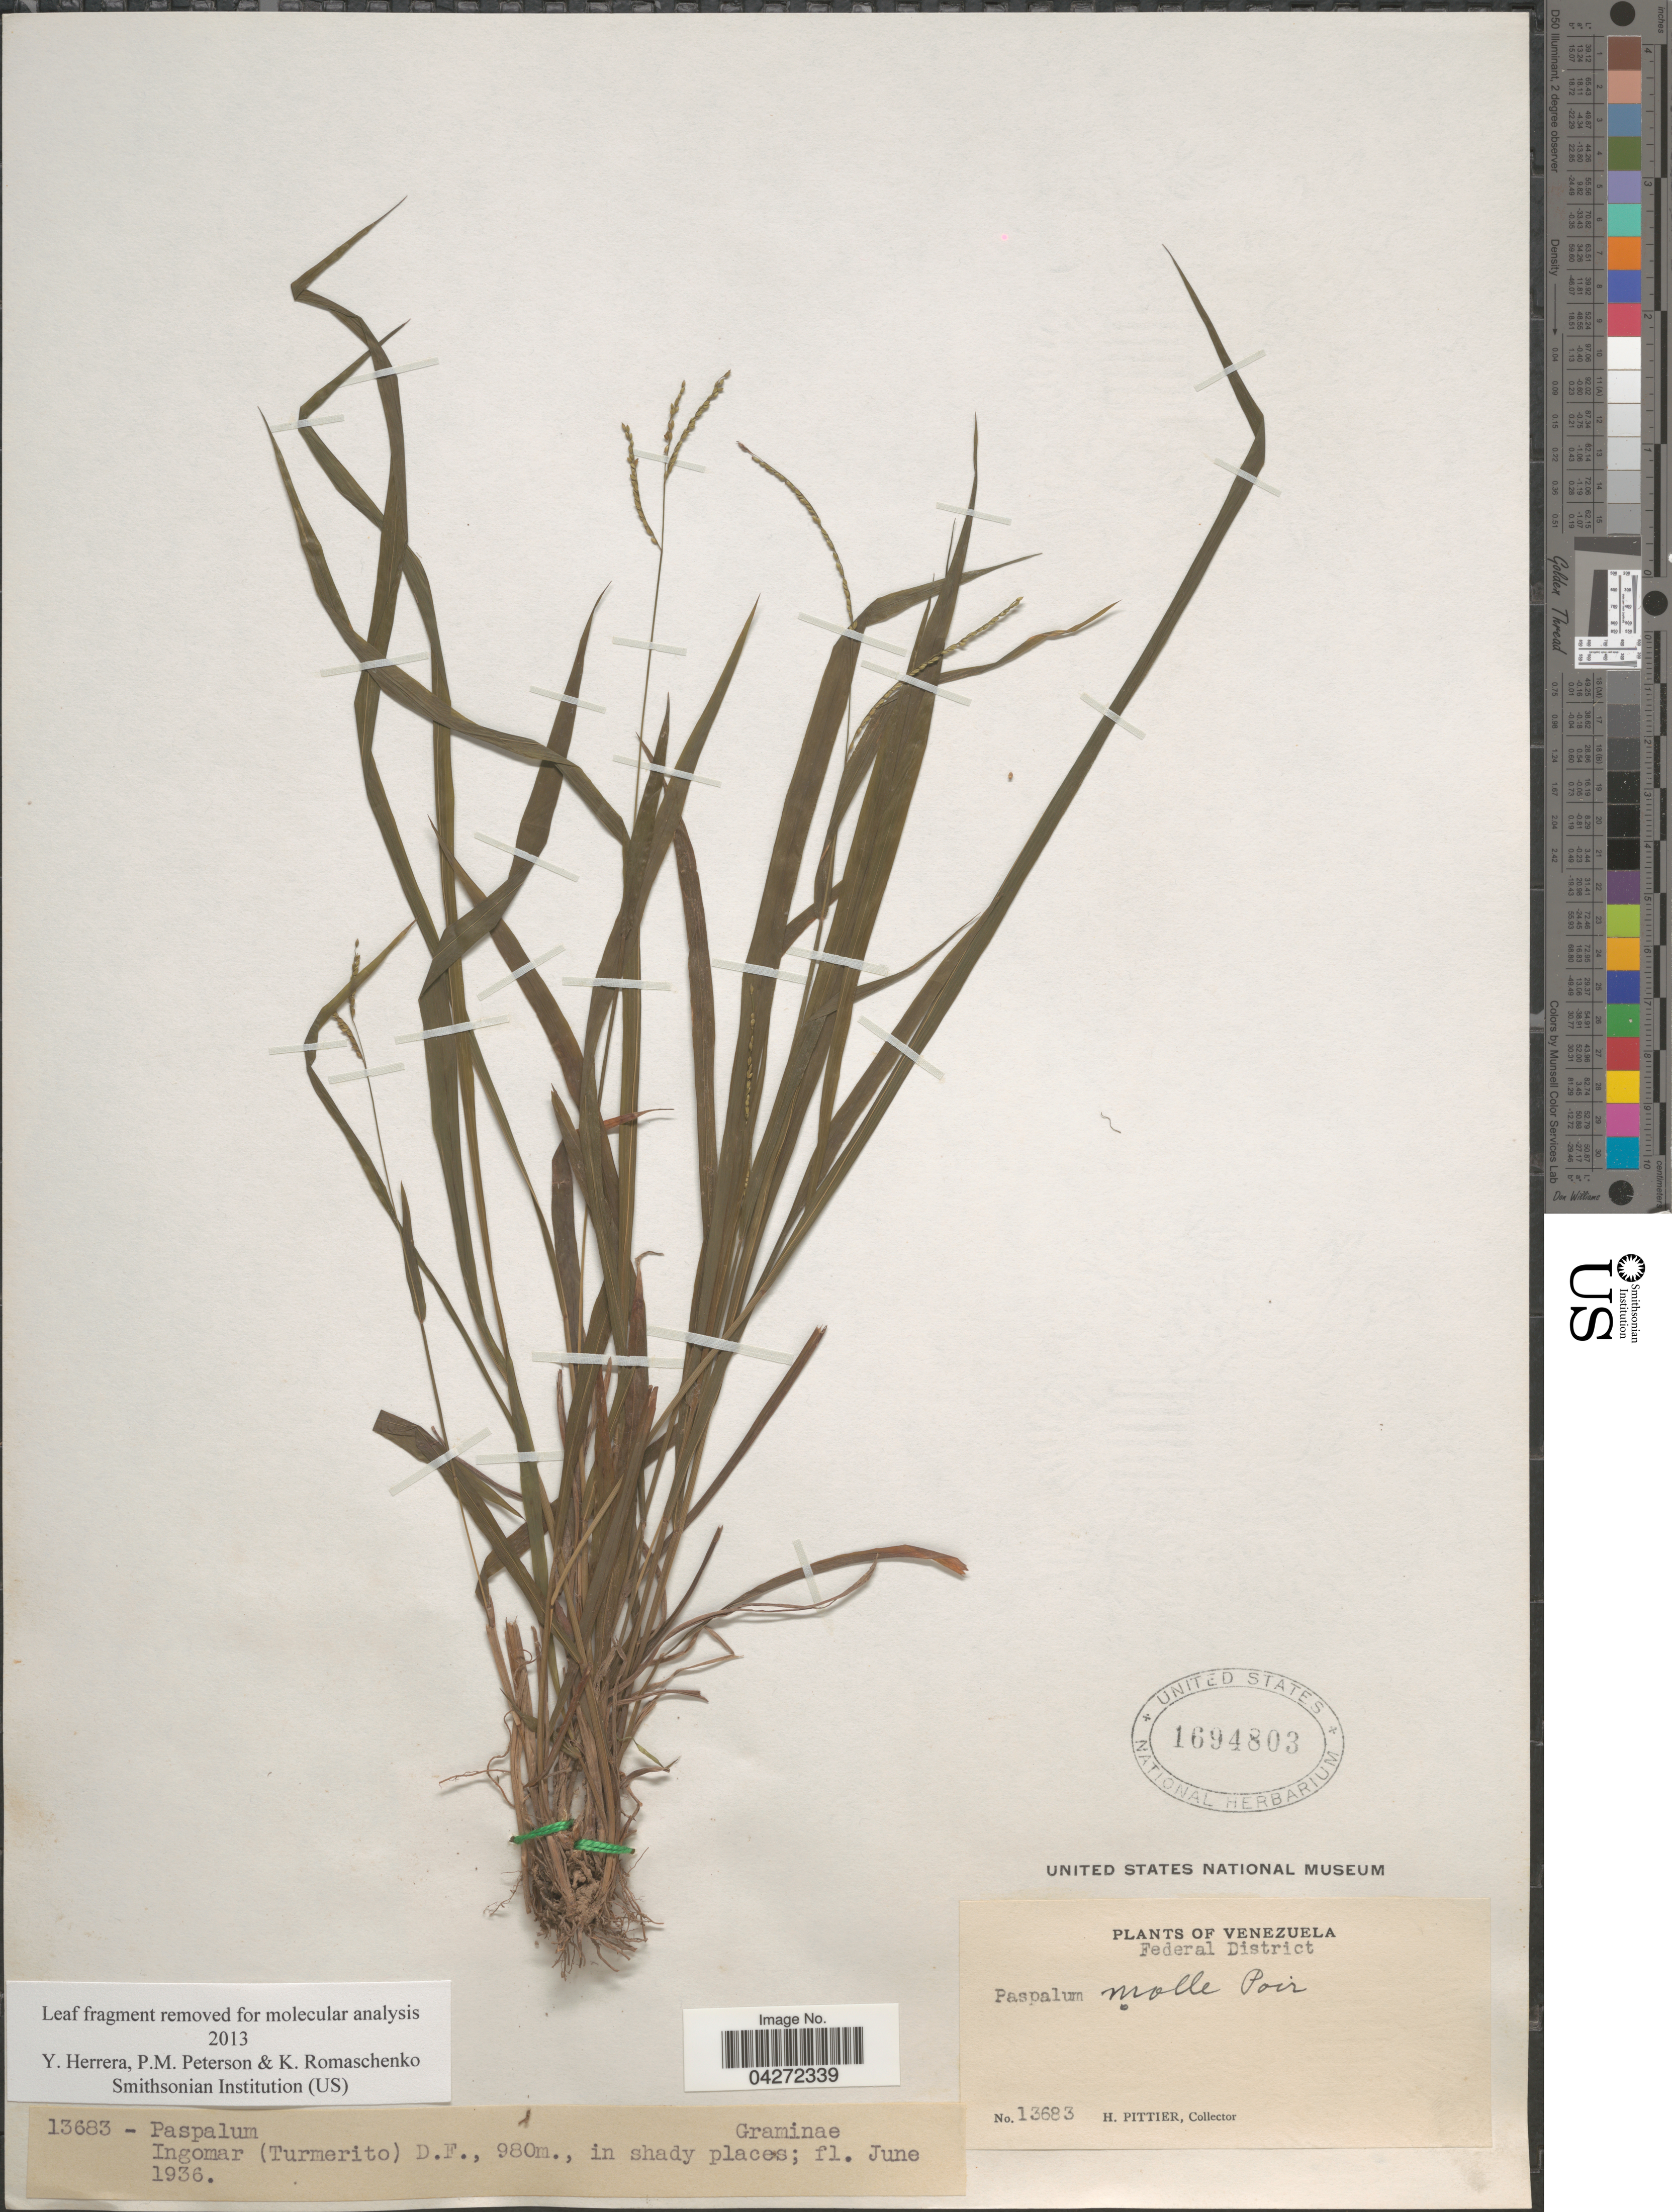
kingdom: Plantae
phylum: Tracheophyta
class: Liliopsida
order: Poales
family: Poaceae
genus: Paspalum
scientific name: Paspalum molle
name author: Poir.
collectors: H. F. Pittier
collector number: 13683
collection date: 1936-06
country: Venezuela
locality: Federal District. Ingomar (Turmerito).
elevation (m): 980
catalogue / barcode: US 1694803